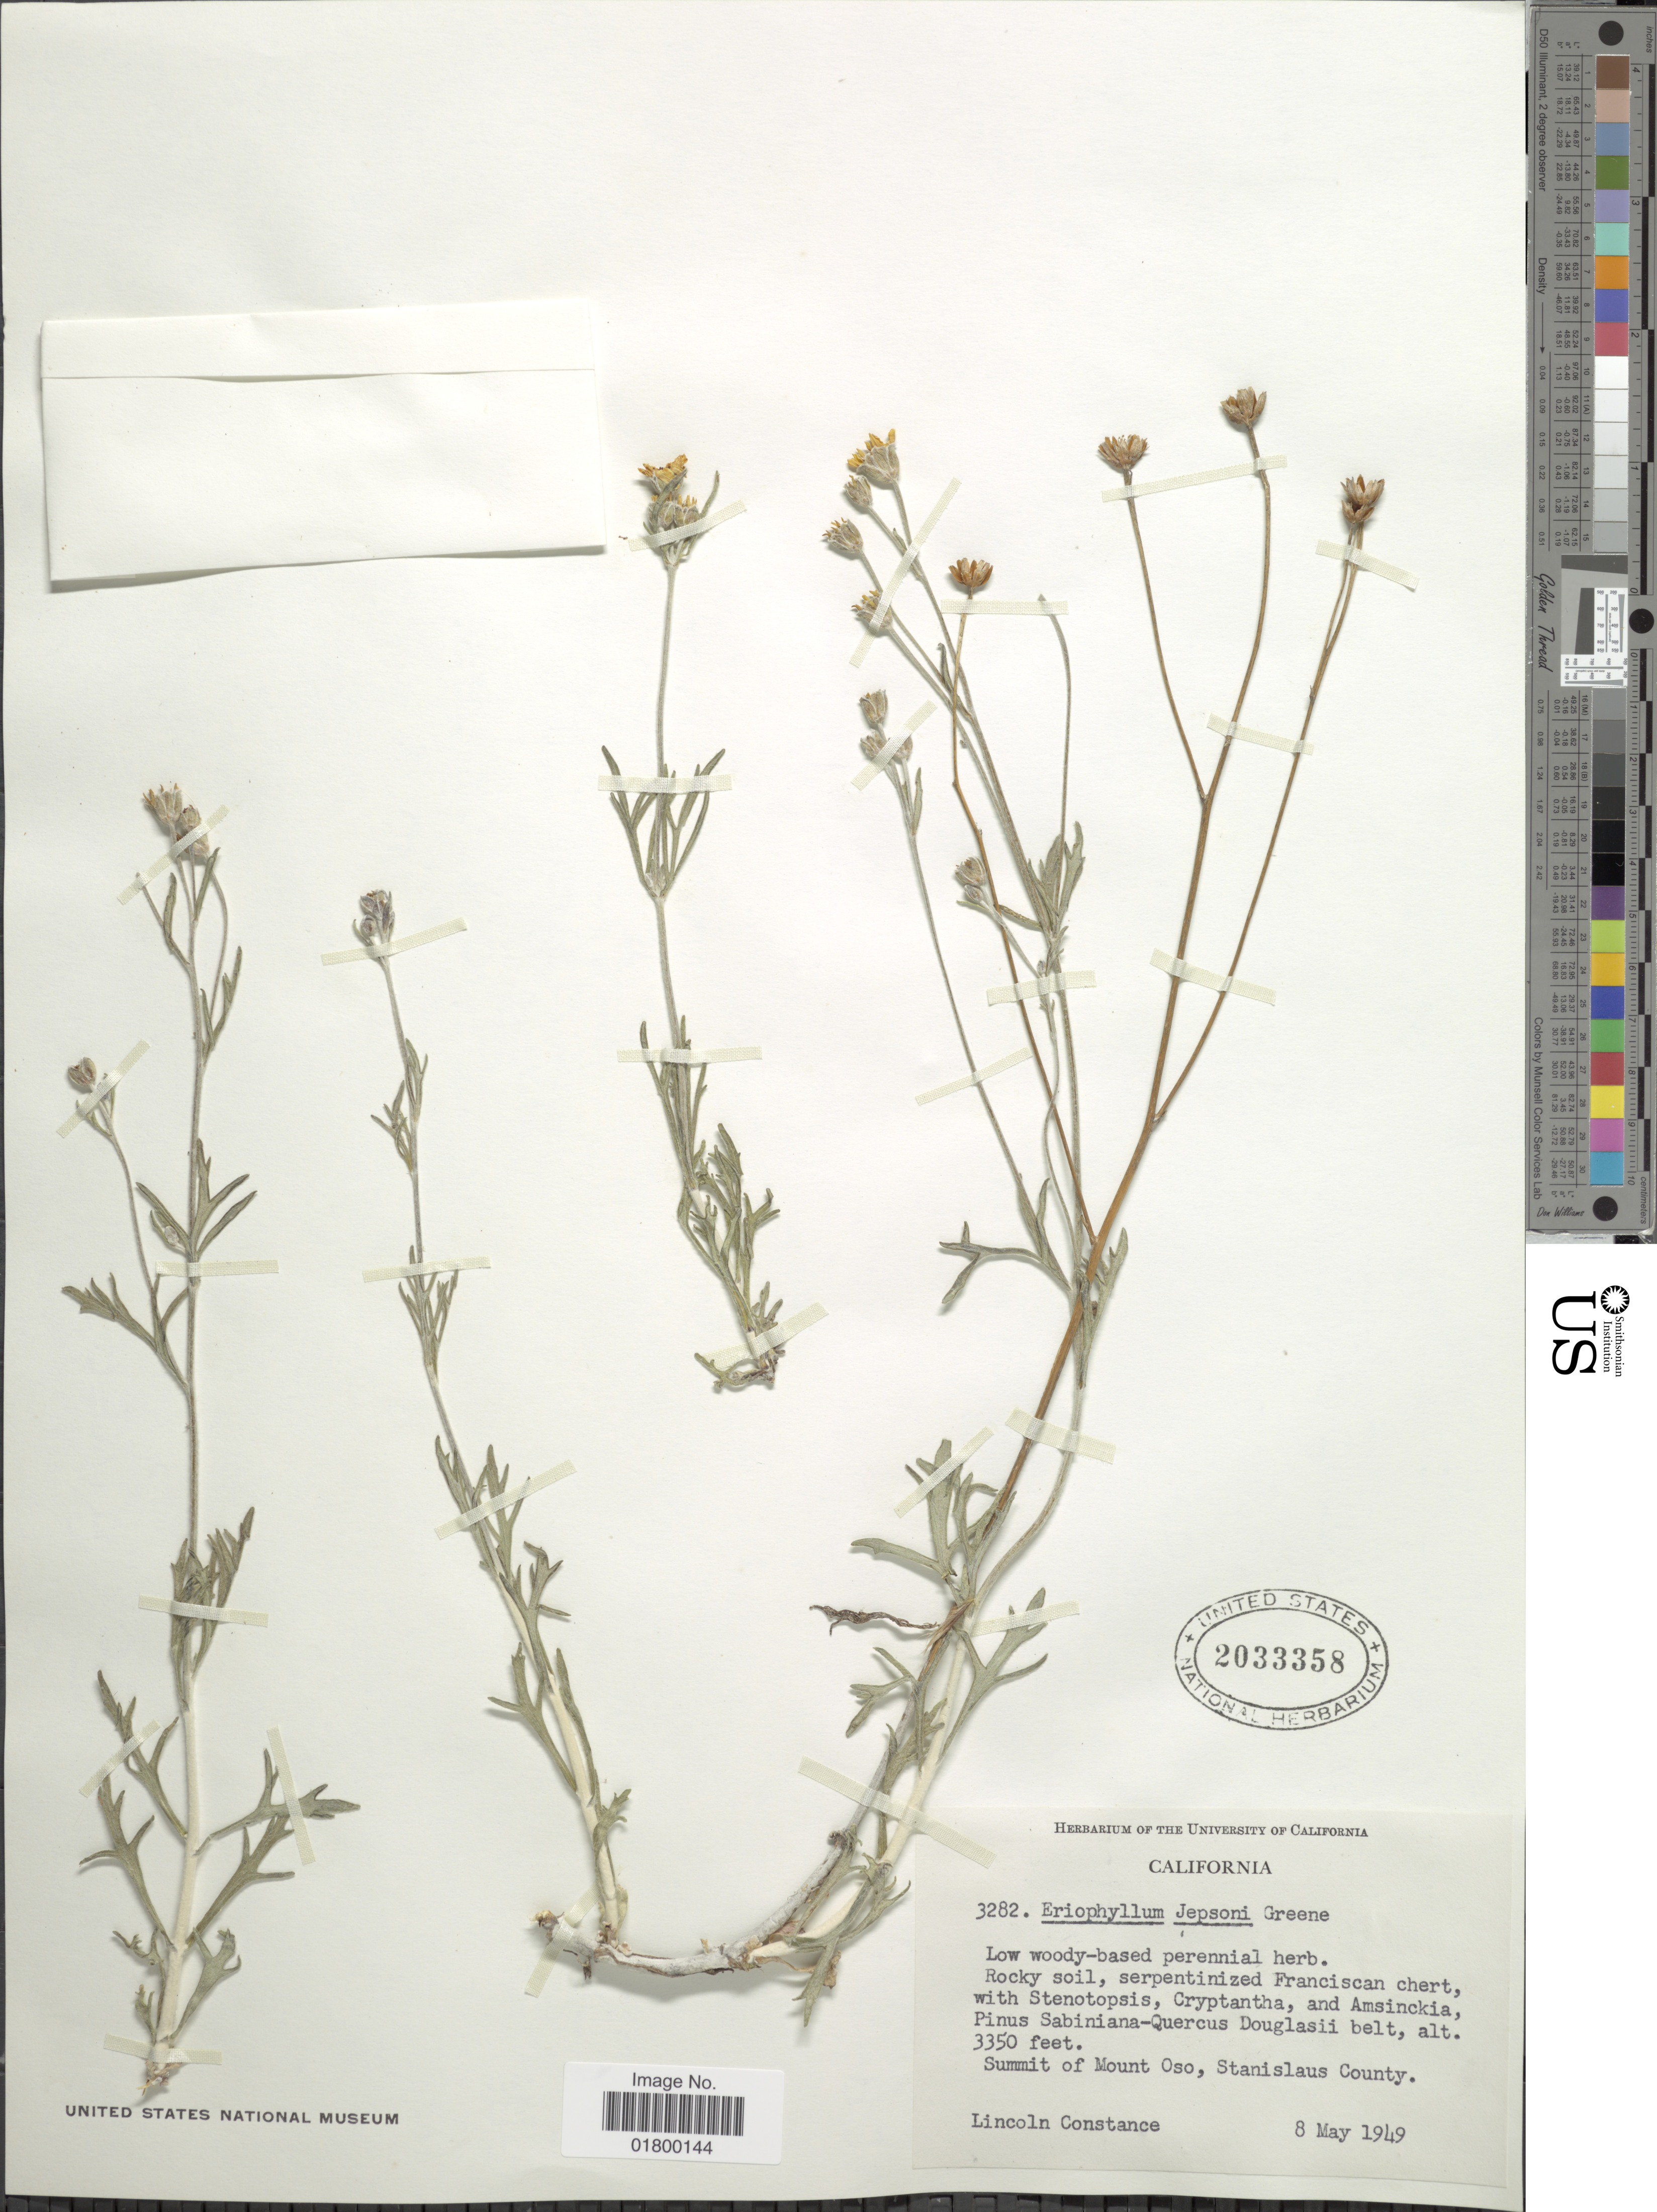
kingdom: Plantae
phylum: Tracheophyta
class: Magnoliopsida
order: Asterales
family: Asteraceae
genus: Eriophyllum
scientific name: Eriophyllum jepsoni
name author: Greene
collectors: L. Constance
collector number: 3282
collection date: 1949-05-08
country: United States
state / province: California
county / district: Stanislaus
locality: Summit of Mount Oso, Stanislaus County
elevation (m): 1021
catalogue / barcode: US 2033358